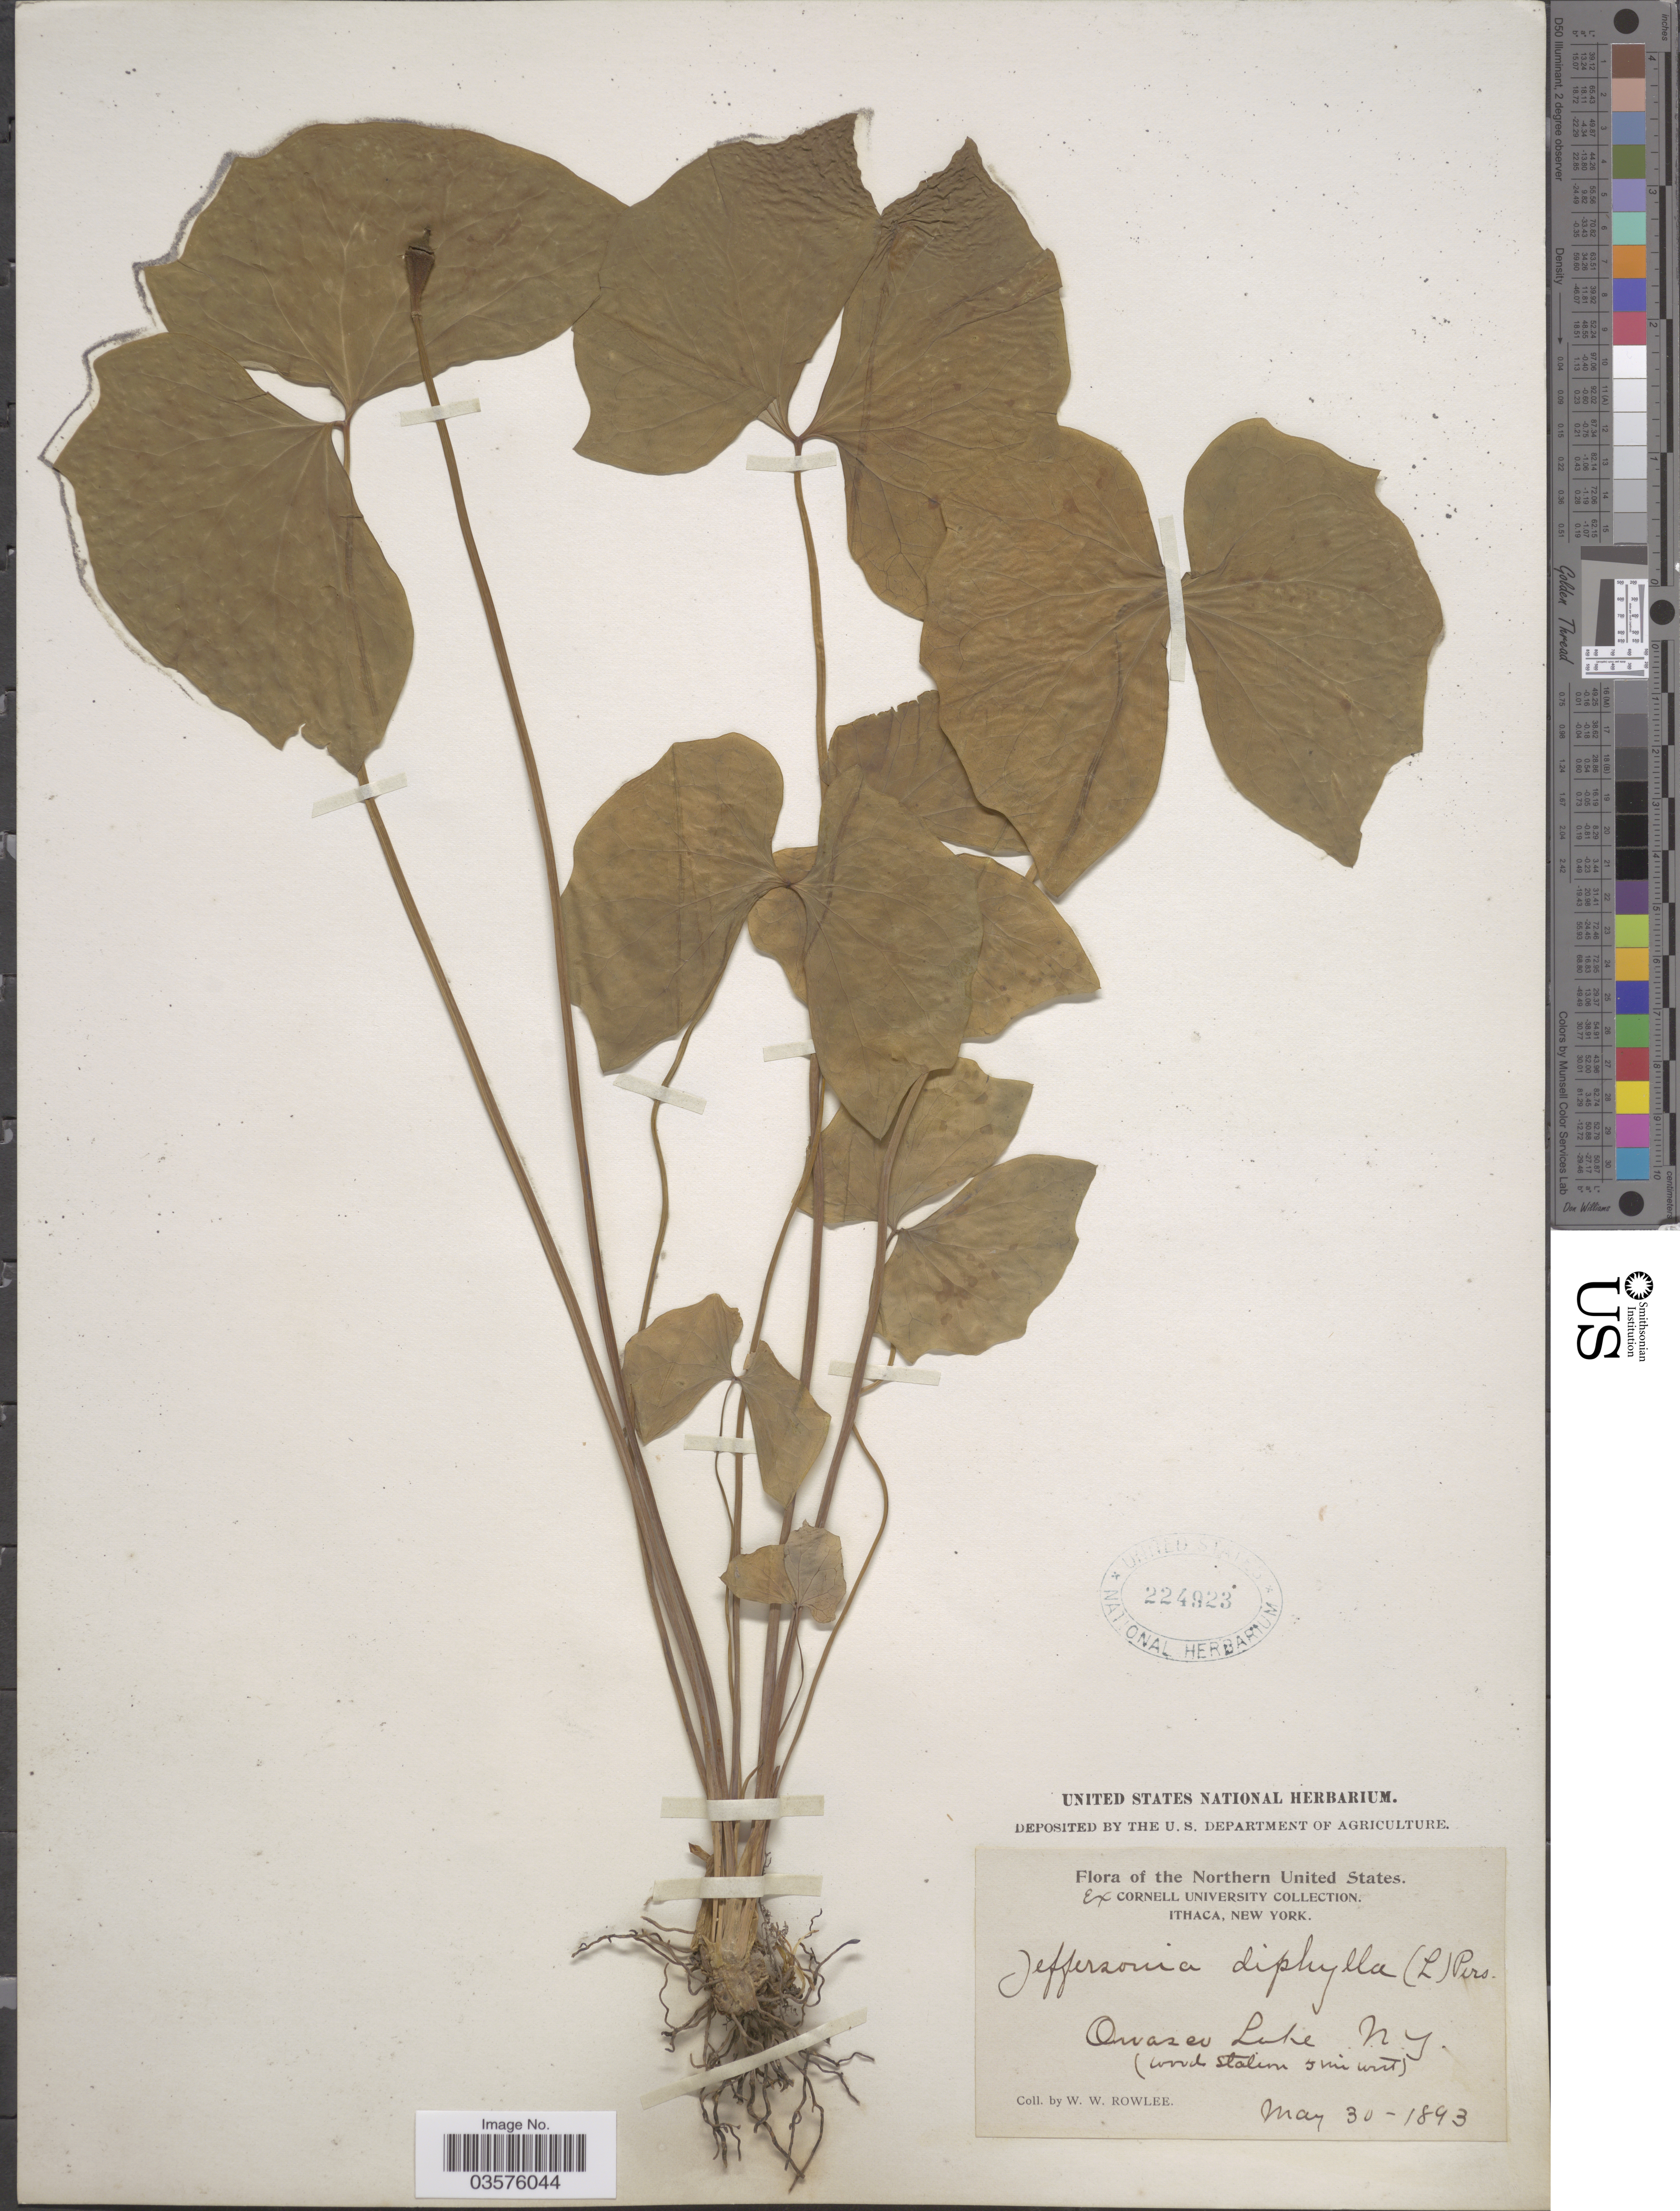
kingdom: Plantae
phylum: Tracheophyta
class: Magnoliopsida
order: Ranunculales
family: Berberidaceae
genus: Jeffersonia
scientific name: Jeffersonia diphylla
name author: (L.) Pers.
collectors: W. W. Rowlee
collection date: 1893-05-30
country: United States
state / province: New York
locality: Northern United States. Owasco Lake. (wood station 5 mi west).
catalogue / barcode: US 224923